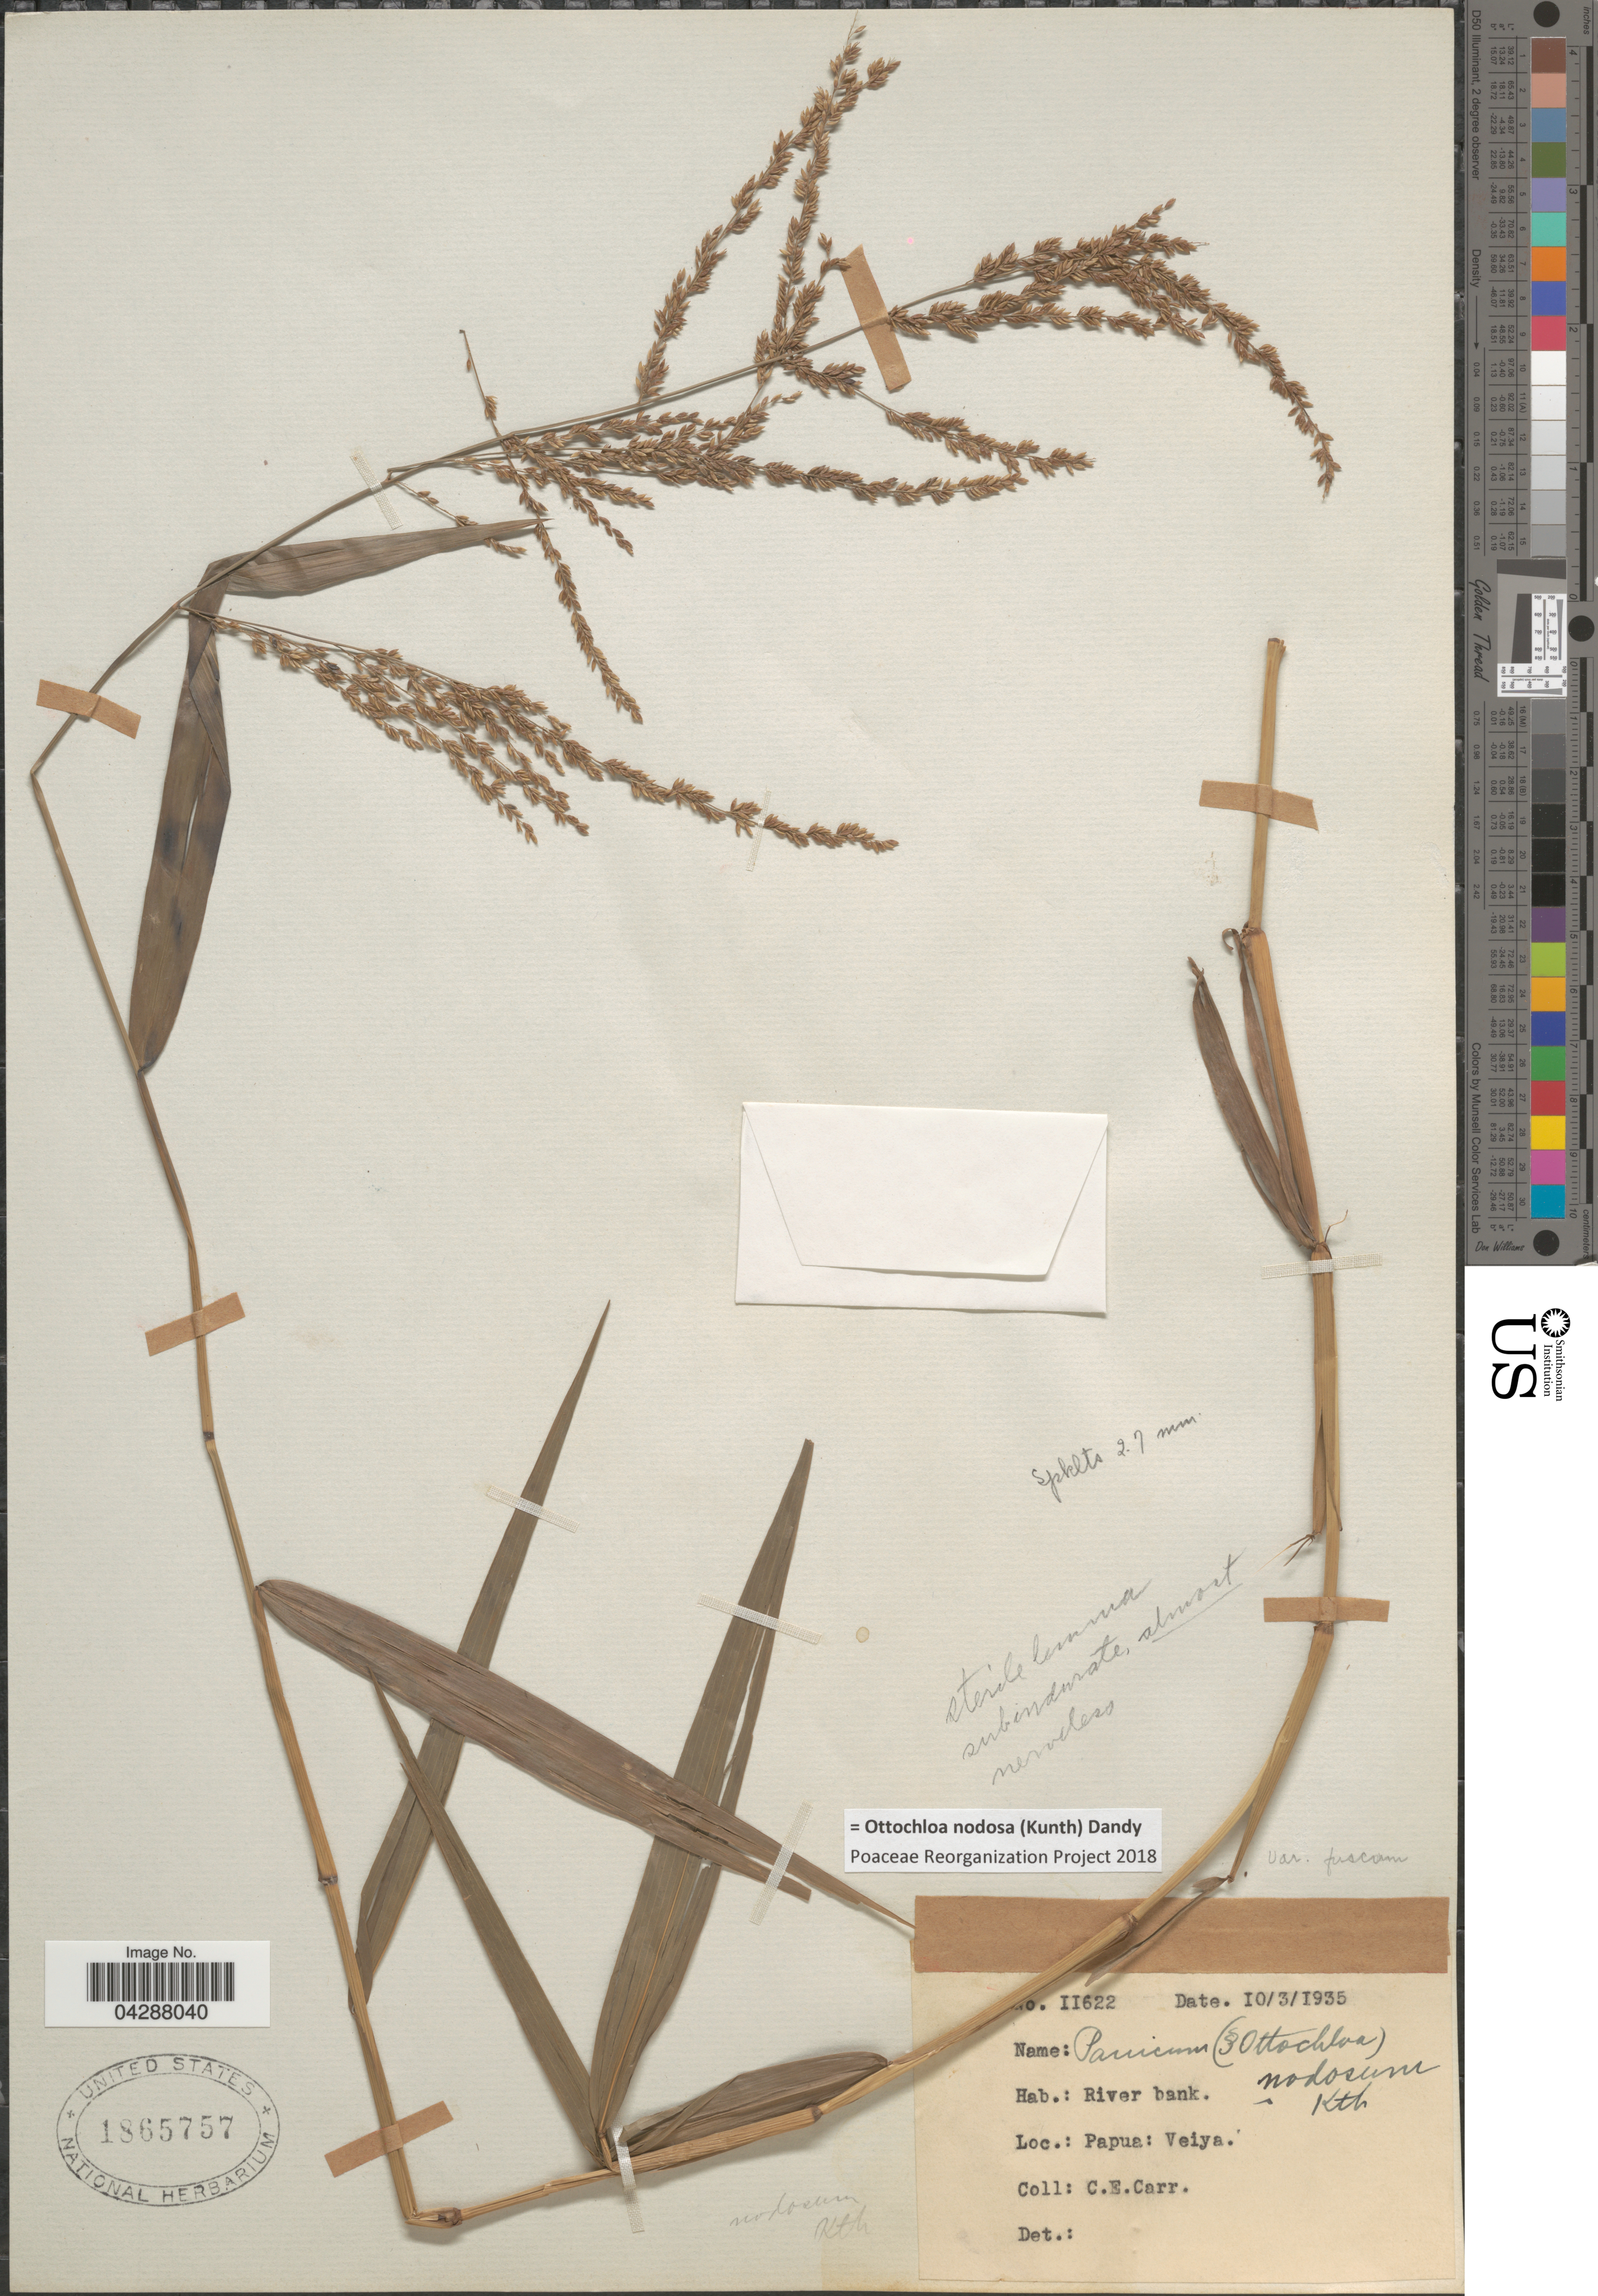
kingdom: Plantae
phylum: Tracheophyta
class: Liliopsida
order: Poales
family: Poaceae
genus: Ottochloa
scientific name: Ottochloa nodosa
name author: (Kunth) Dandy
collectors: C. Carr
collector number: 11622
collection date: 1935-03-10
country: Papua New Guinea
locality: Veiya.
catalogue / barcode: US 1865757